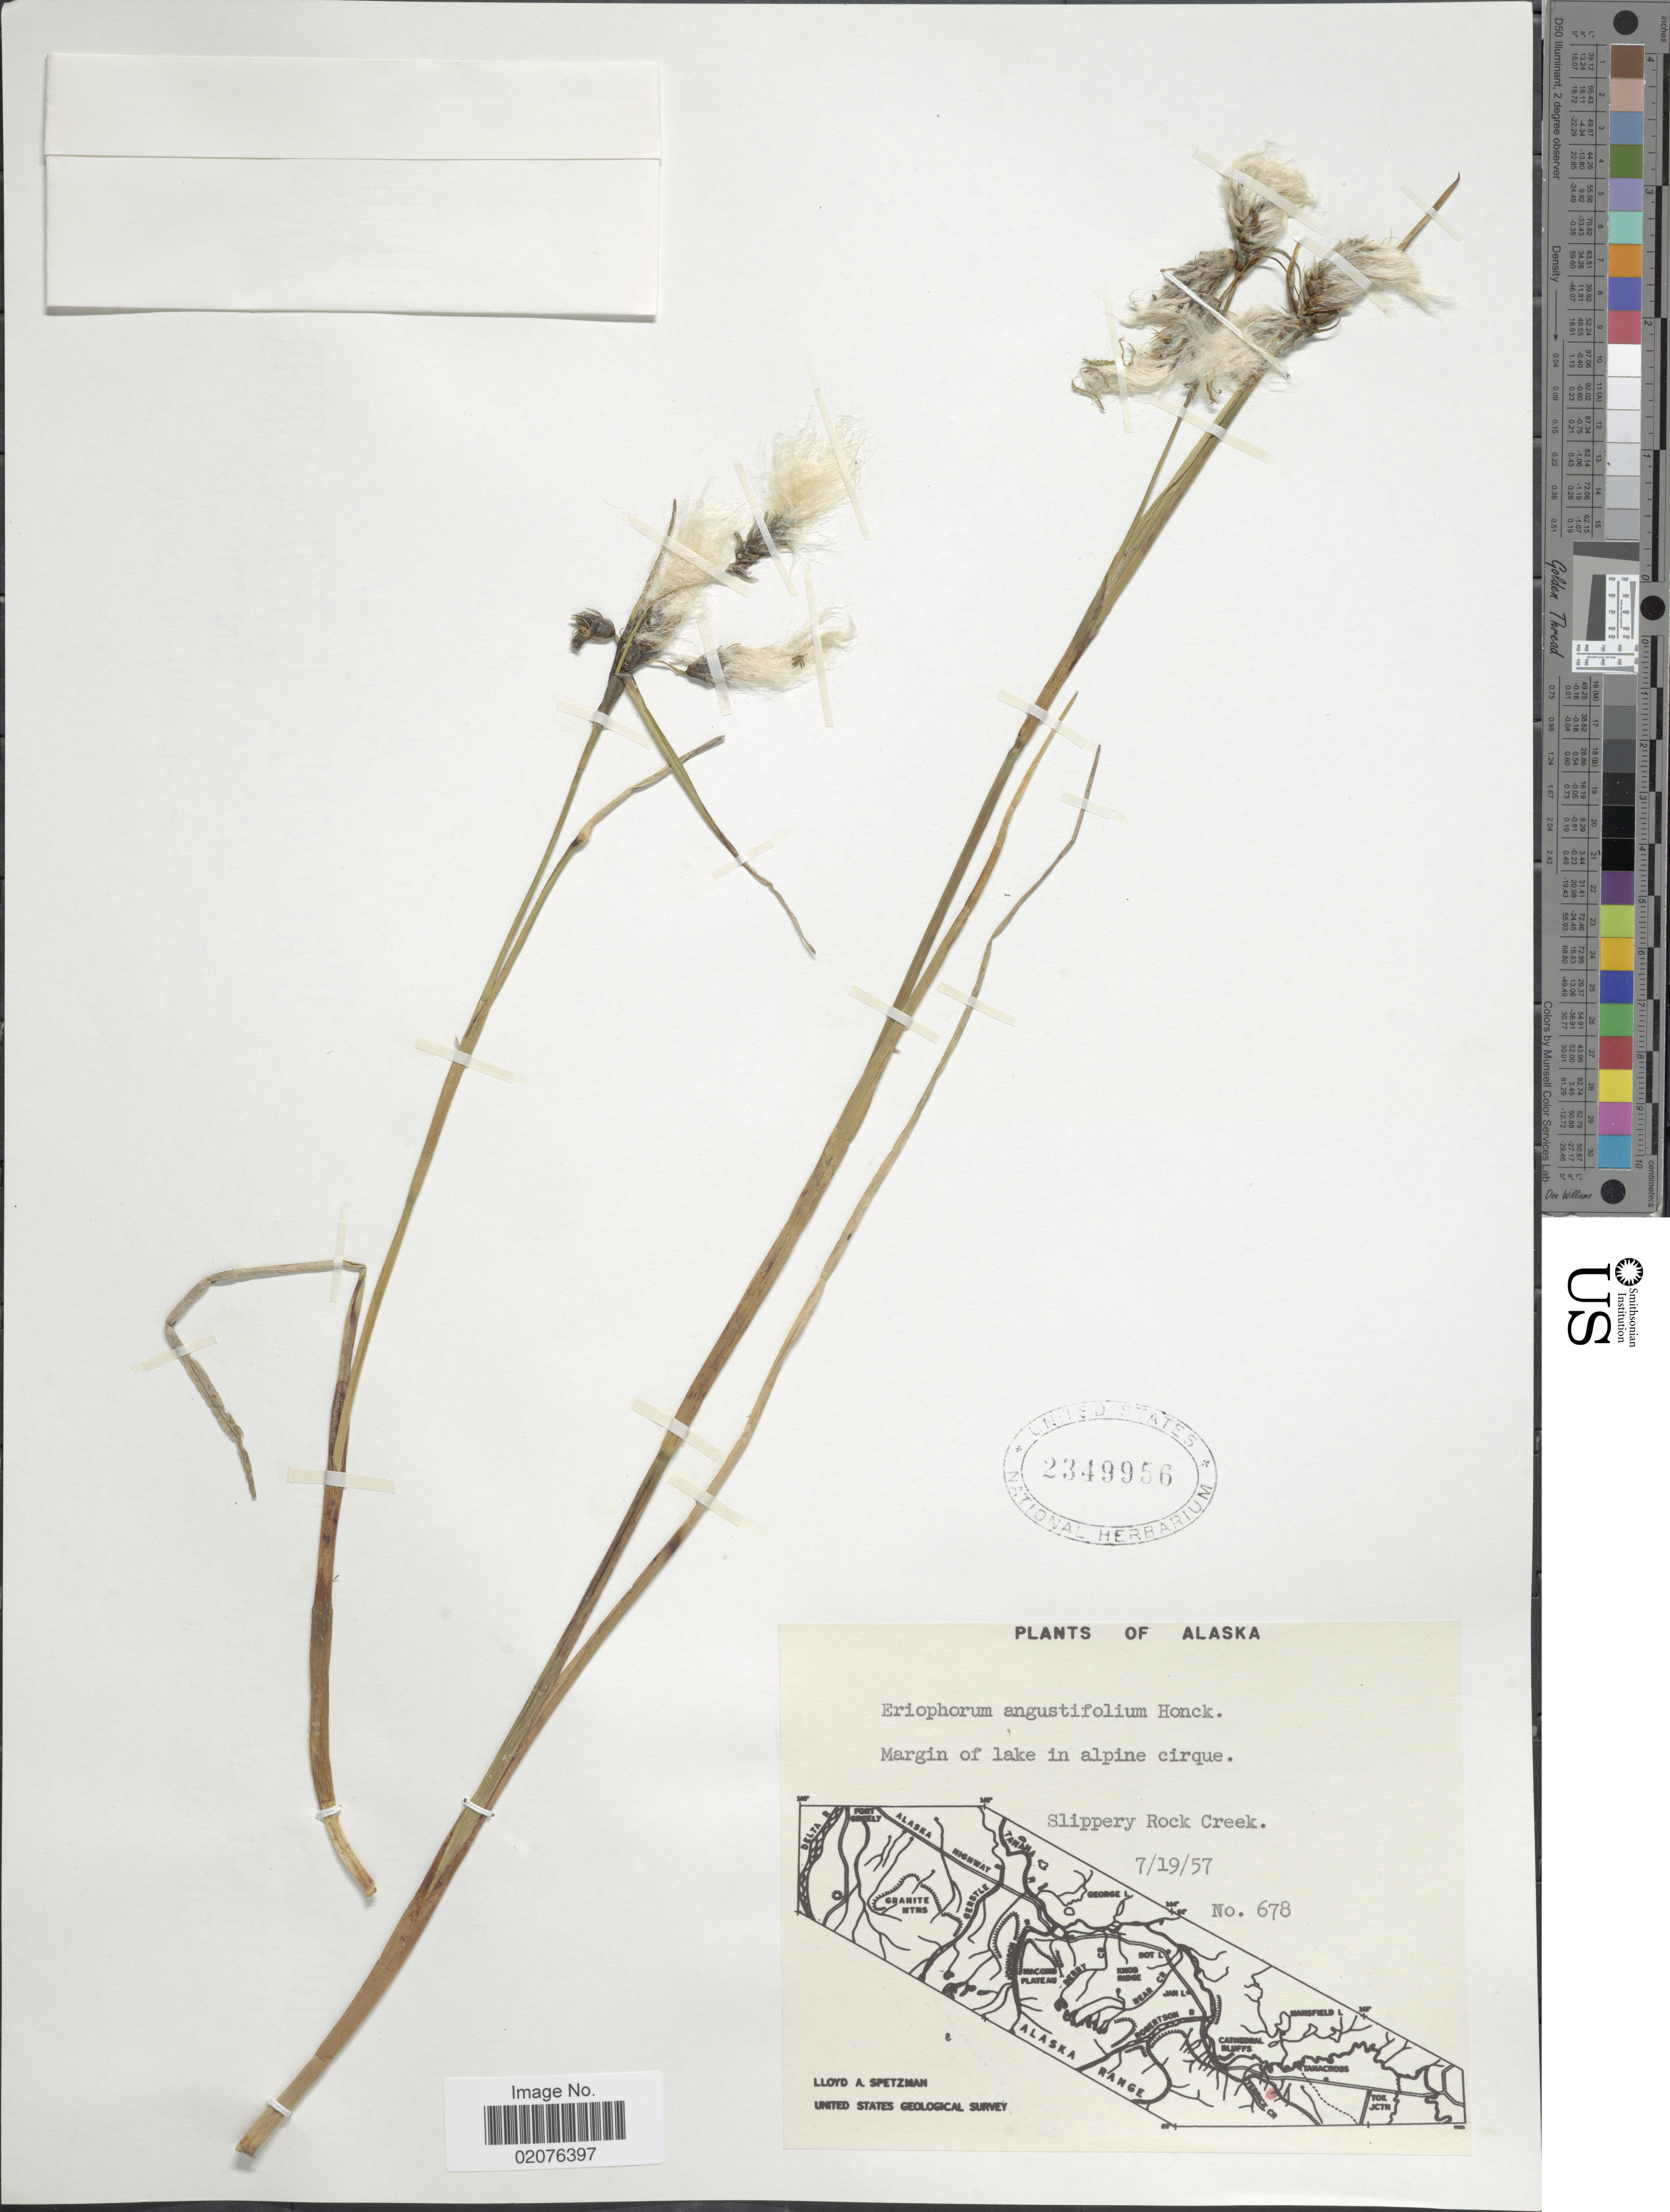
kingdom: Plantae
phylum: Tracheophyta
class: Liliopsida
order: Poales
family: Cyperaceae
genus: Eriophorum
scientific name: Eriophorum angustifolium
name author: Honck.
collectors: L. Spetzman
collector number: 678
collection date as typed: Transcribed d/m/y: 19/7/57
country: United States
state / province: Alaska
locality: Slippery Rock Creek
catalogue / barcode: US 2349956